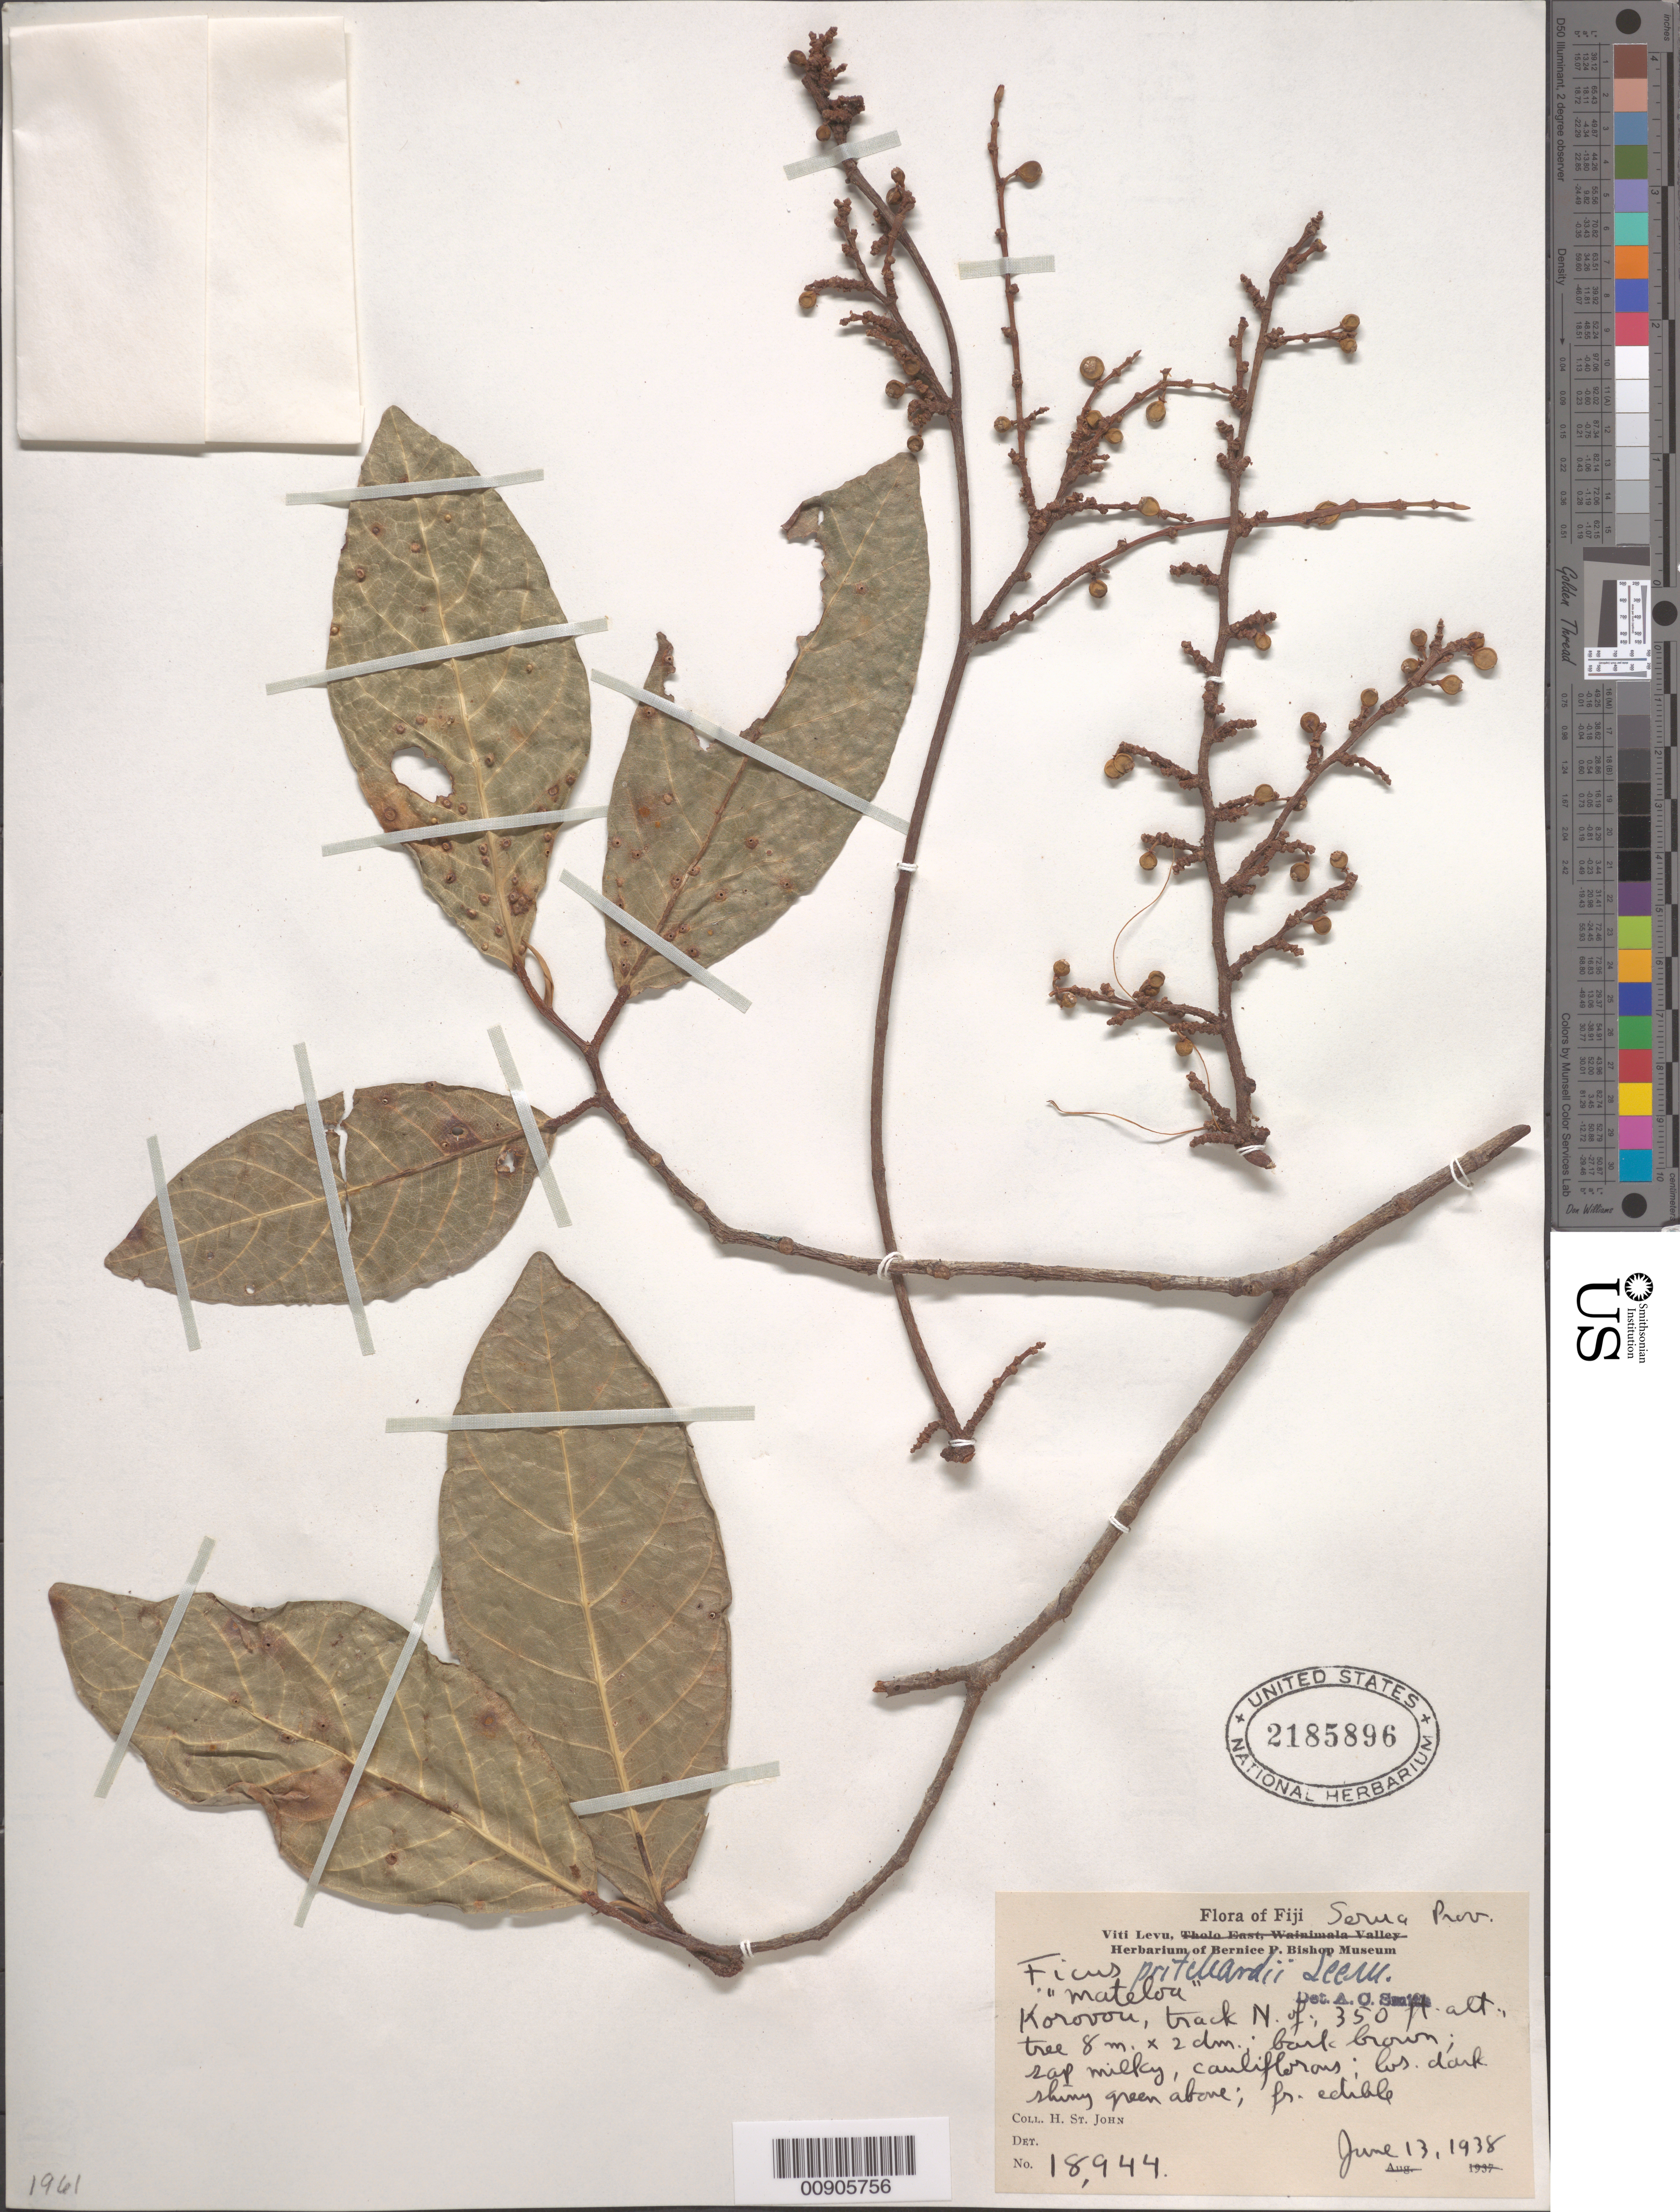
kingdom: Plantae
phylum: Tracheophyta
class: Magnoliopsida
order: Rosales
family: Moraceae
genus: Ficus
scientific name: Ficus pritchardii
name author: Seem.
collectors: H. St. John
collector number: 18944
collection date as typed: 13 Jun 1938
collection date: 1938-06-13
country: Fiji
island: Vanua Levu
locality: Serua Prov., Korovou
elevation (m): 107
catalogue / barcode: US 2185896